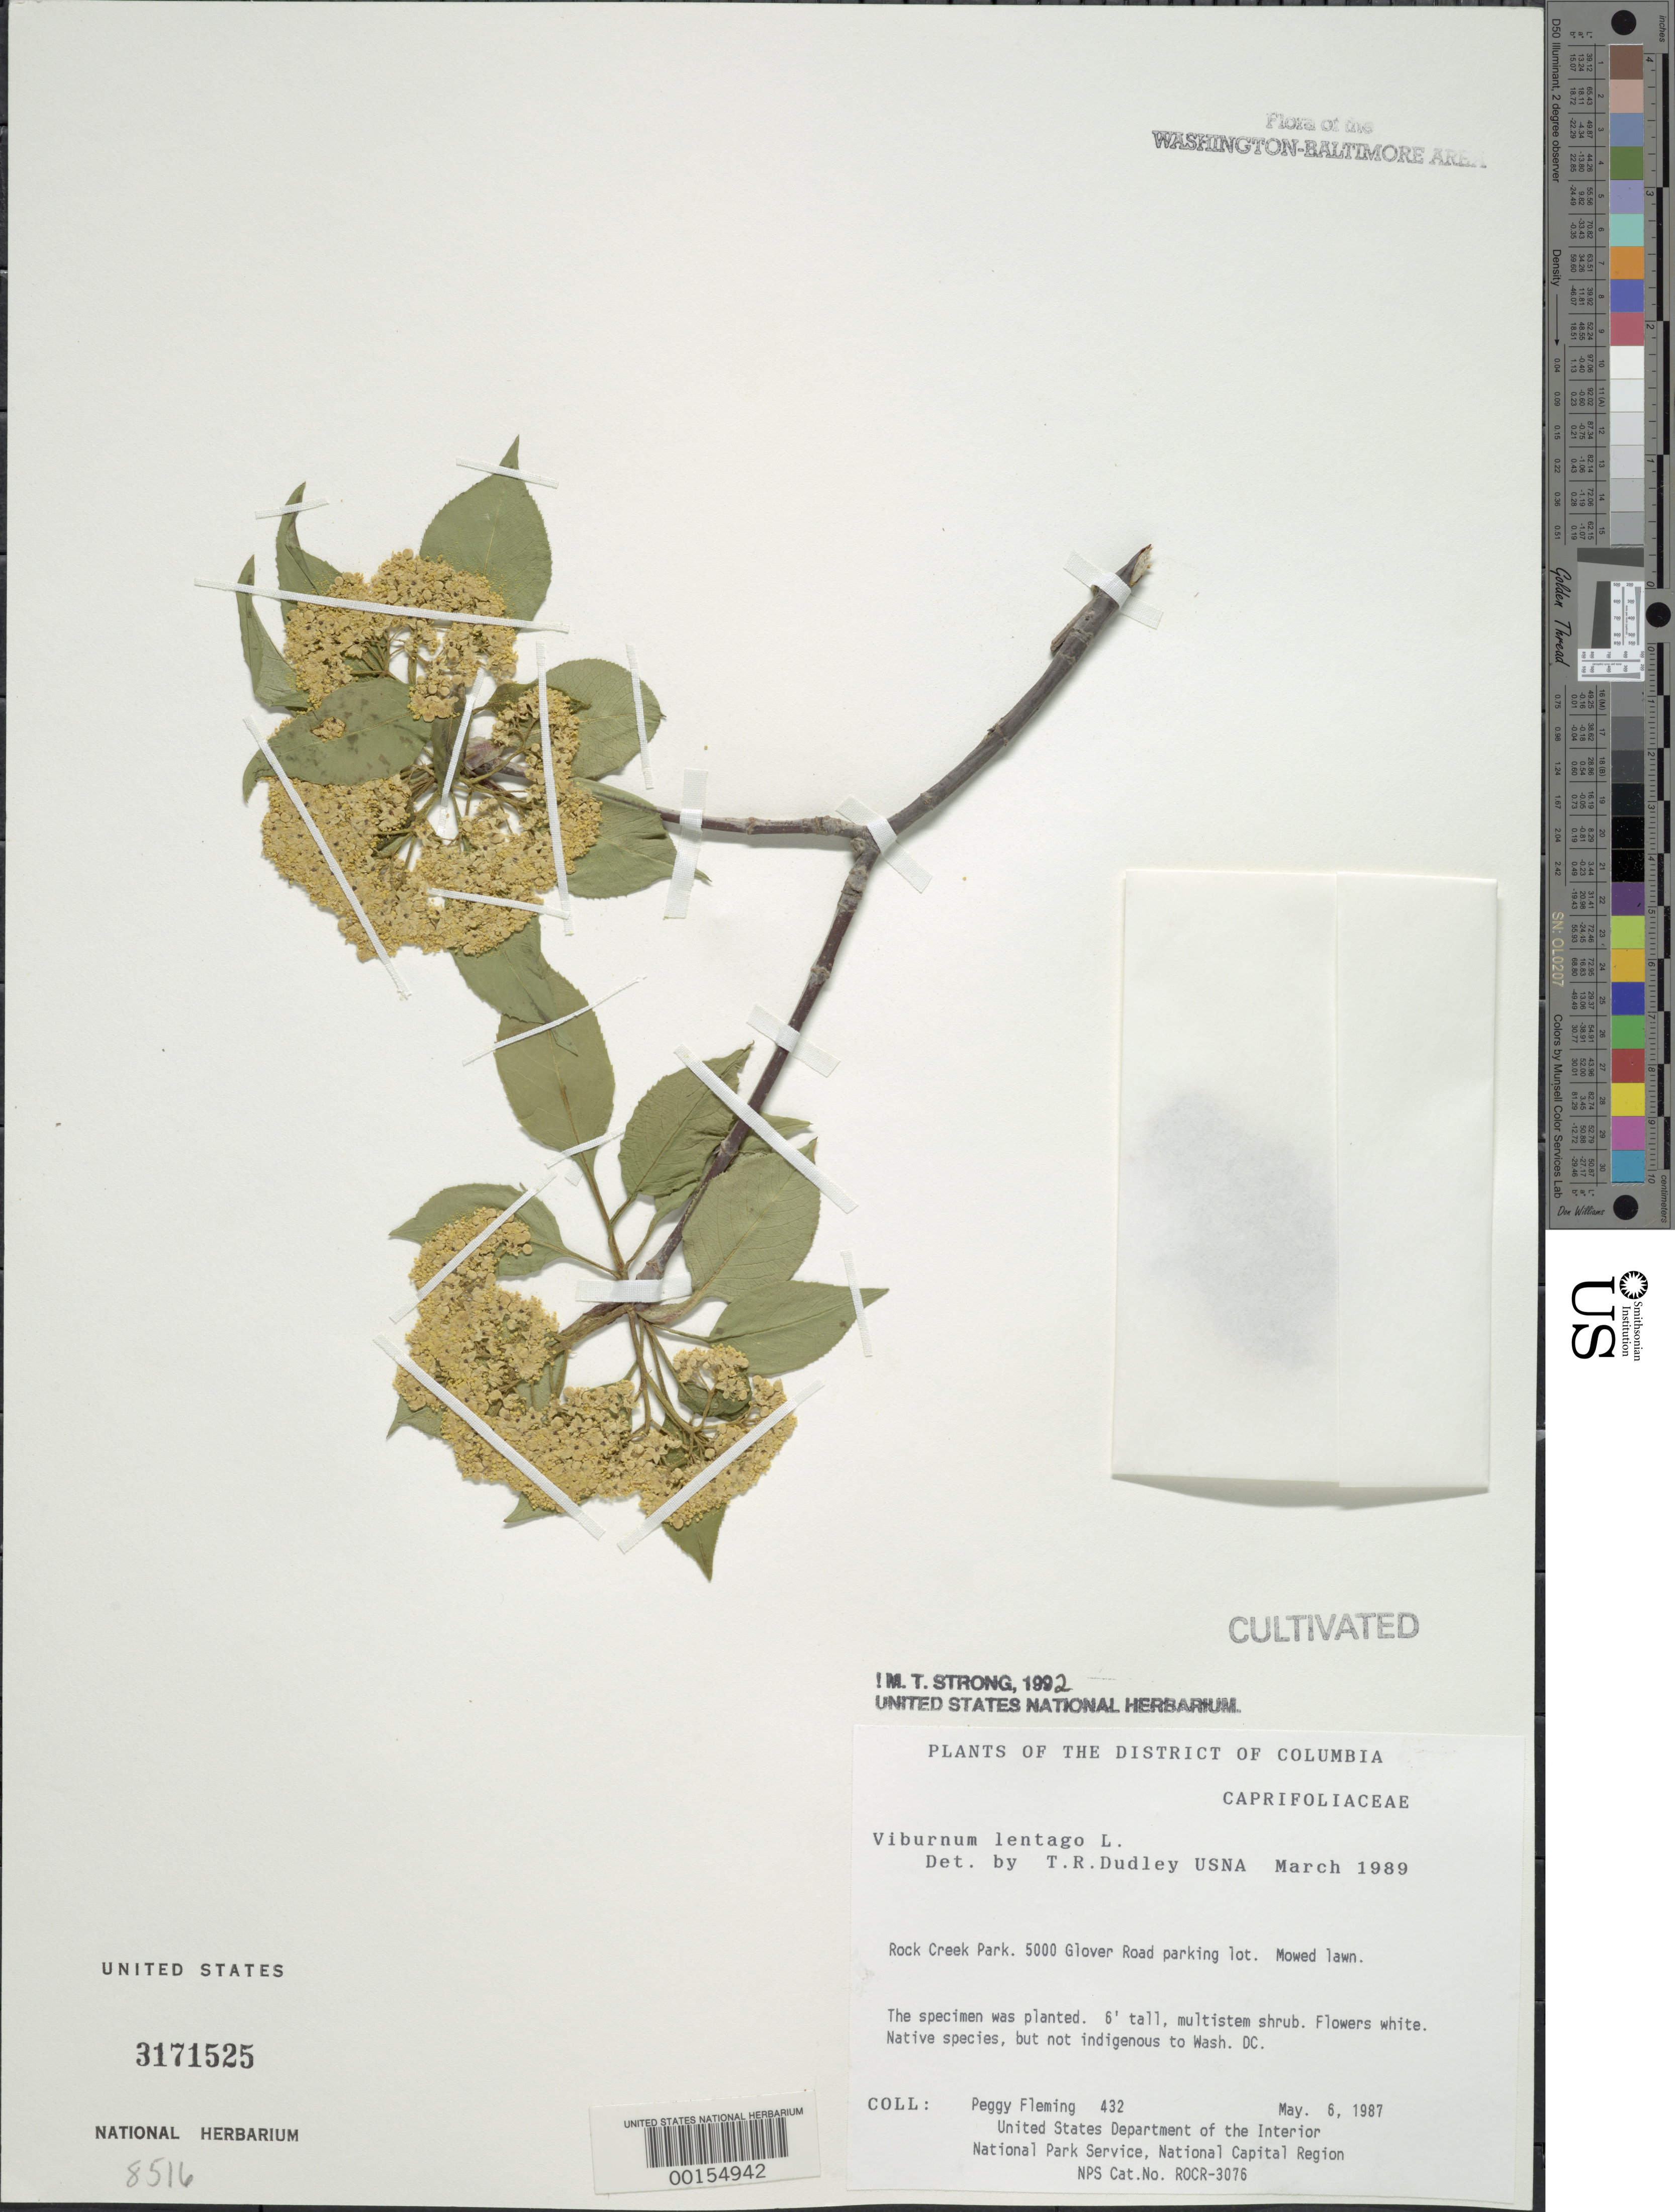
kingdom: Plantae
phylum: Tracheophyta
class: Magnoliopsida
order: Dipsacales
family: Viburnaceae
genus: Viburnum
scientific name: Viburnum lentago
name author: L.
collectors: P. Fleming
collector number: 432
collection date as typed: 06 May 1987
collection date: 1987-05-06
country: United States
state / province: District of Columbia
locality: Rock Creek Park, 5000 Glover Road parking lot Rock Creek Park & vicinity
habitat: Mowed lawn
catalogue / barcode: US 3171525